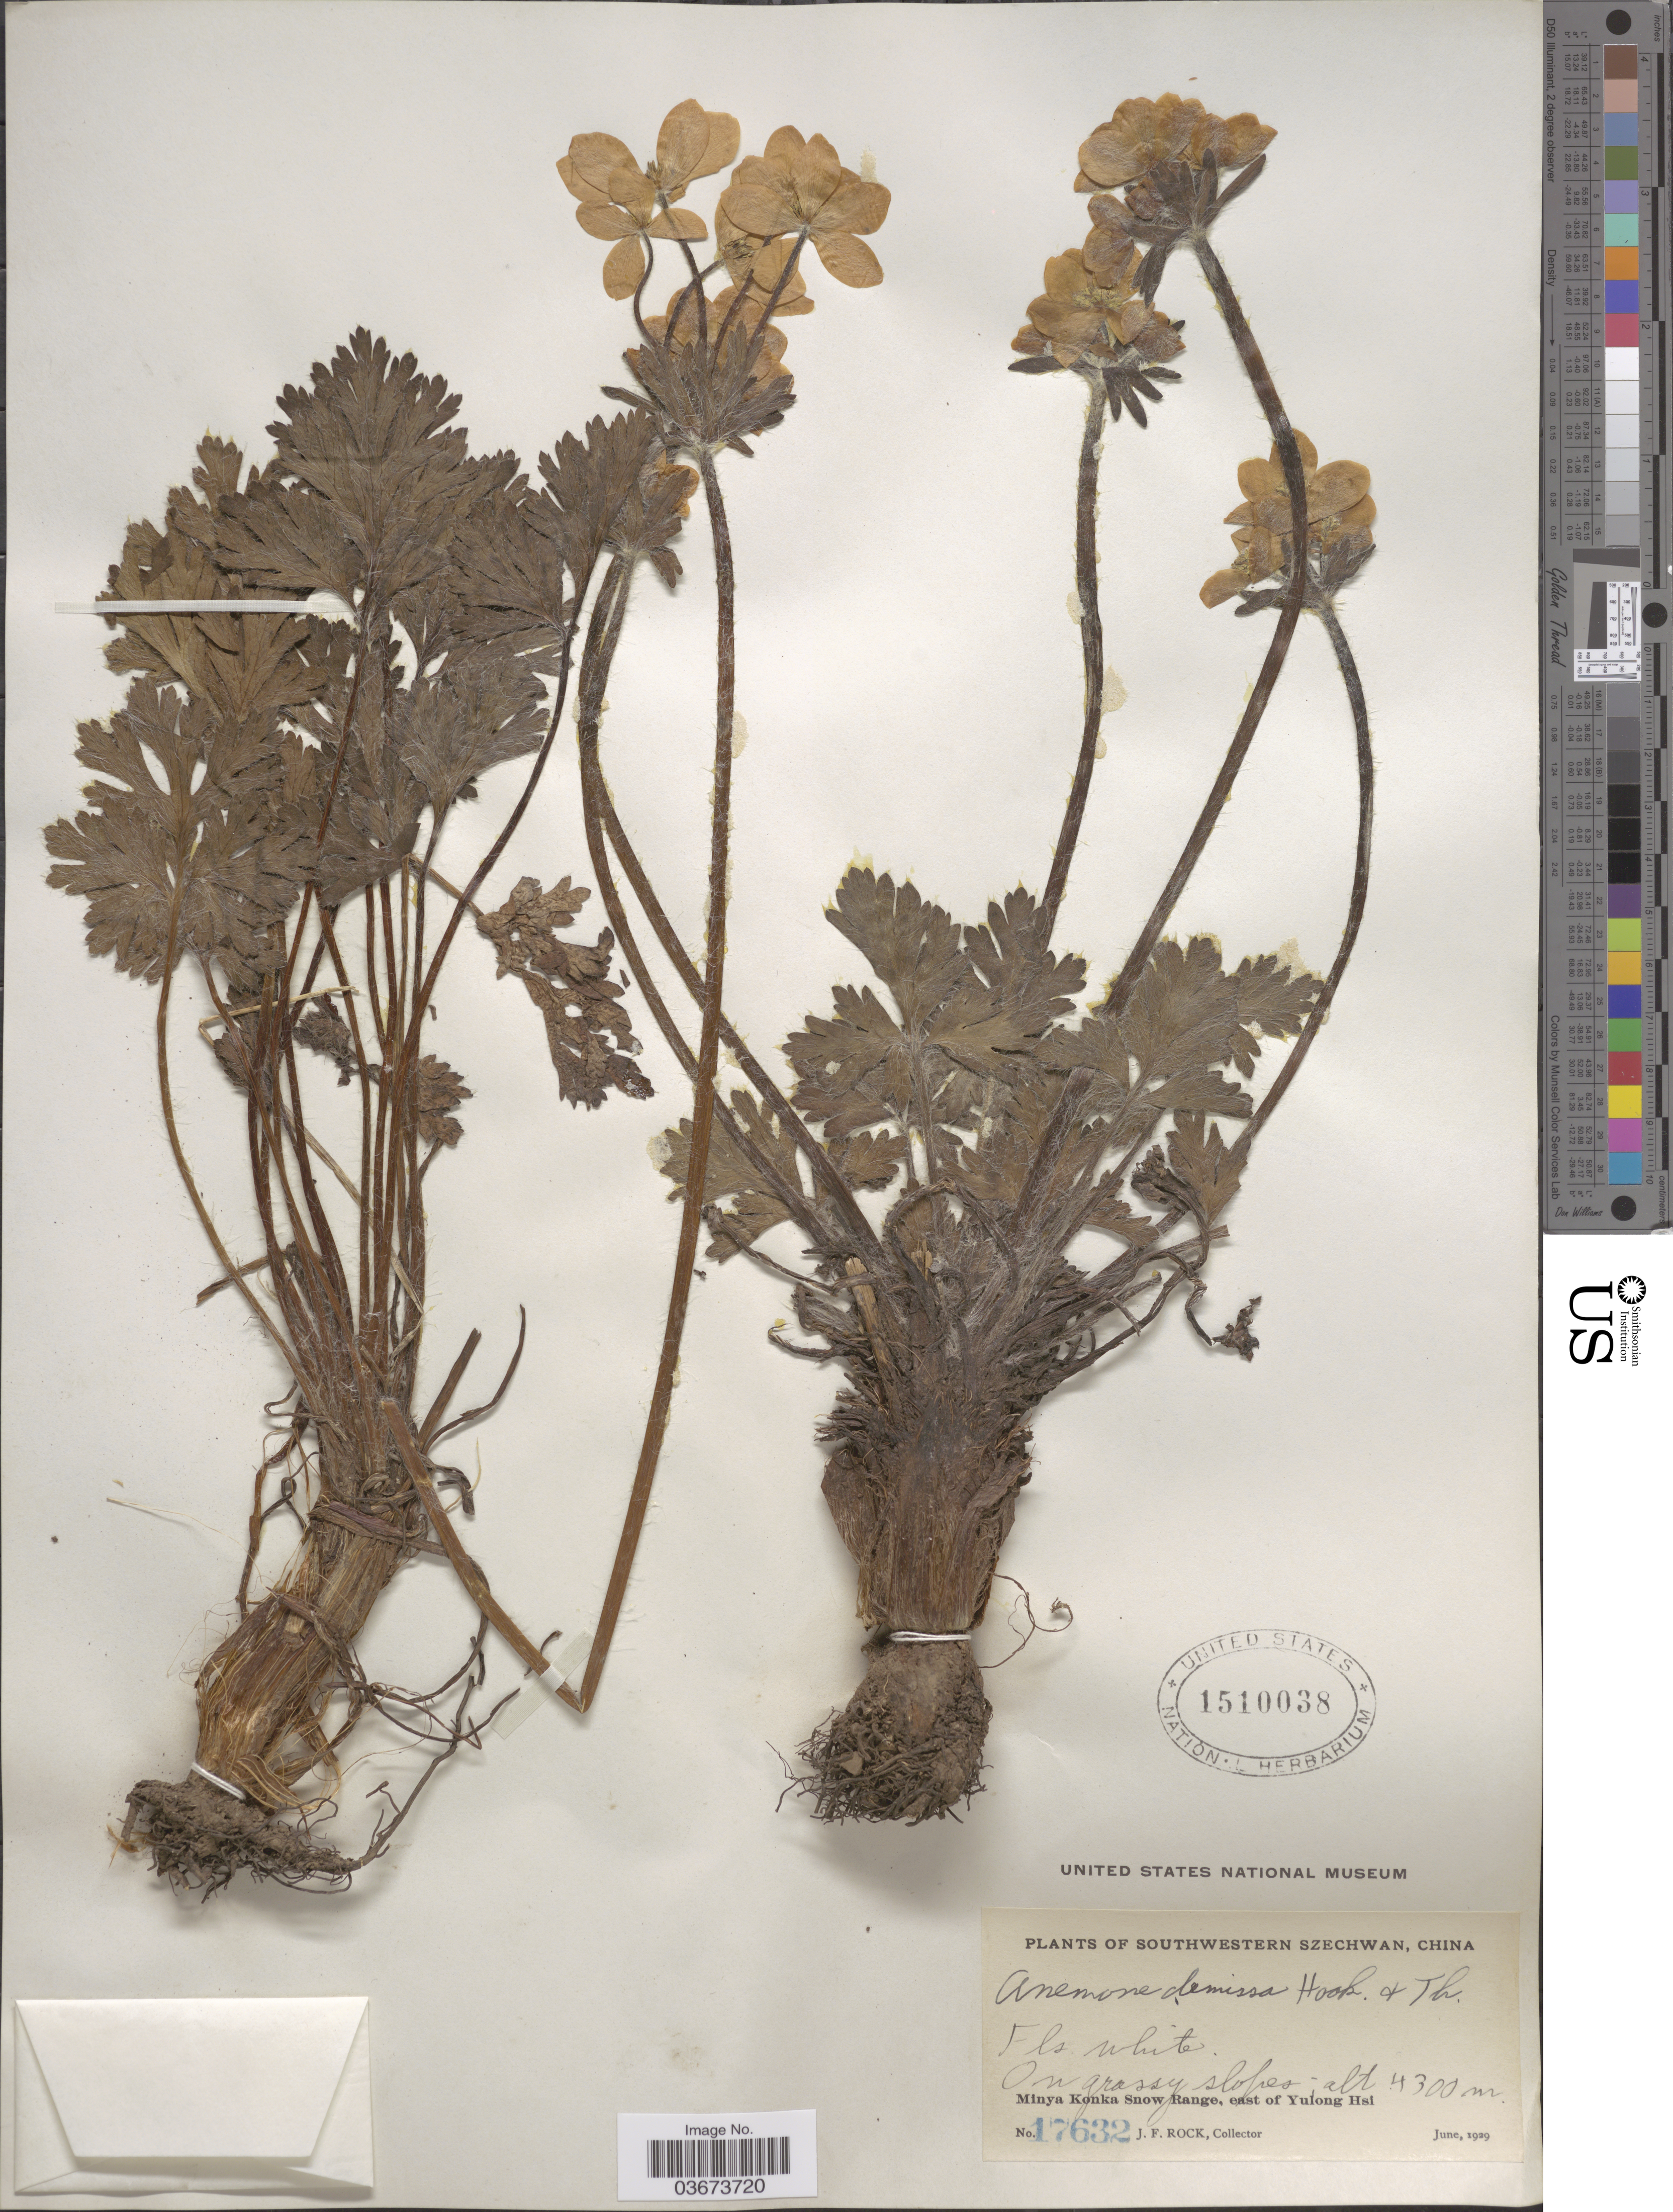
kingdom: Plantae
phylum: Tracheophyta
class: Magnoliopsida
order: Ranunculales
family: Ranunculaceae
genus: Anemone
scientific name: Anemone demissa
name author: (Thomson) Hook.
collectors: J. Rock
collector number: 17632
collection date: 1929-06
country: China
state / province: Sichuan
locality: Southwestern Szechwan. Minya Konka Snow Range, east of Yulong Hsi.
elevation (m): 4300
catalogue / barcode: US 1510038